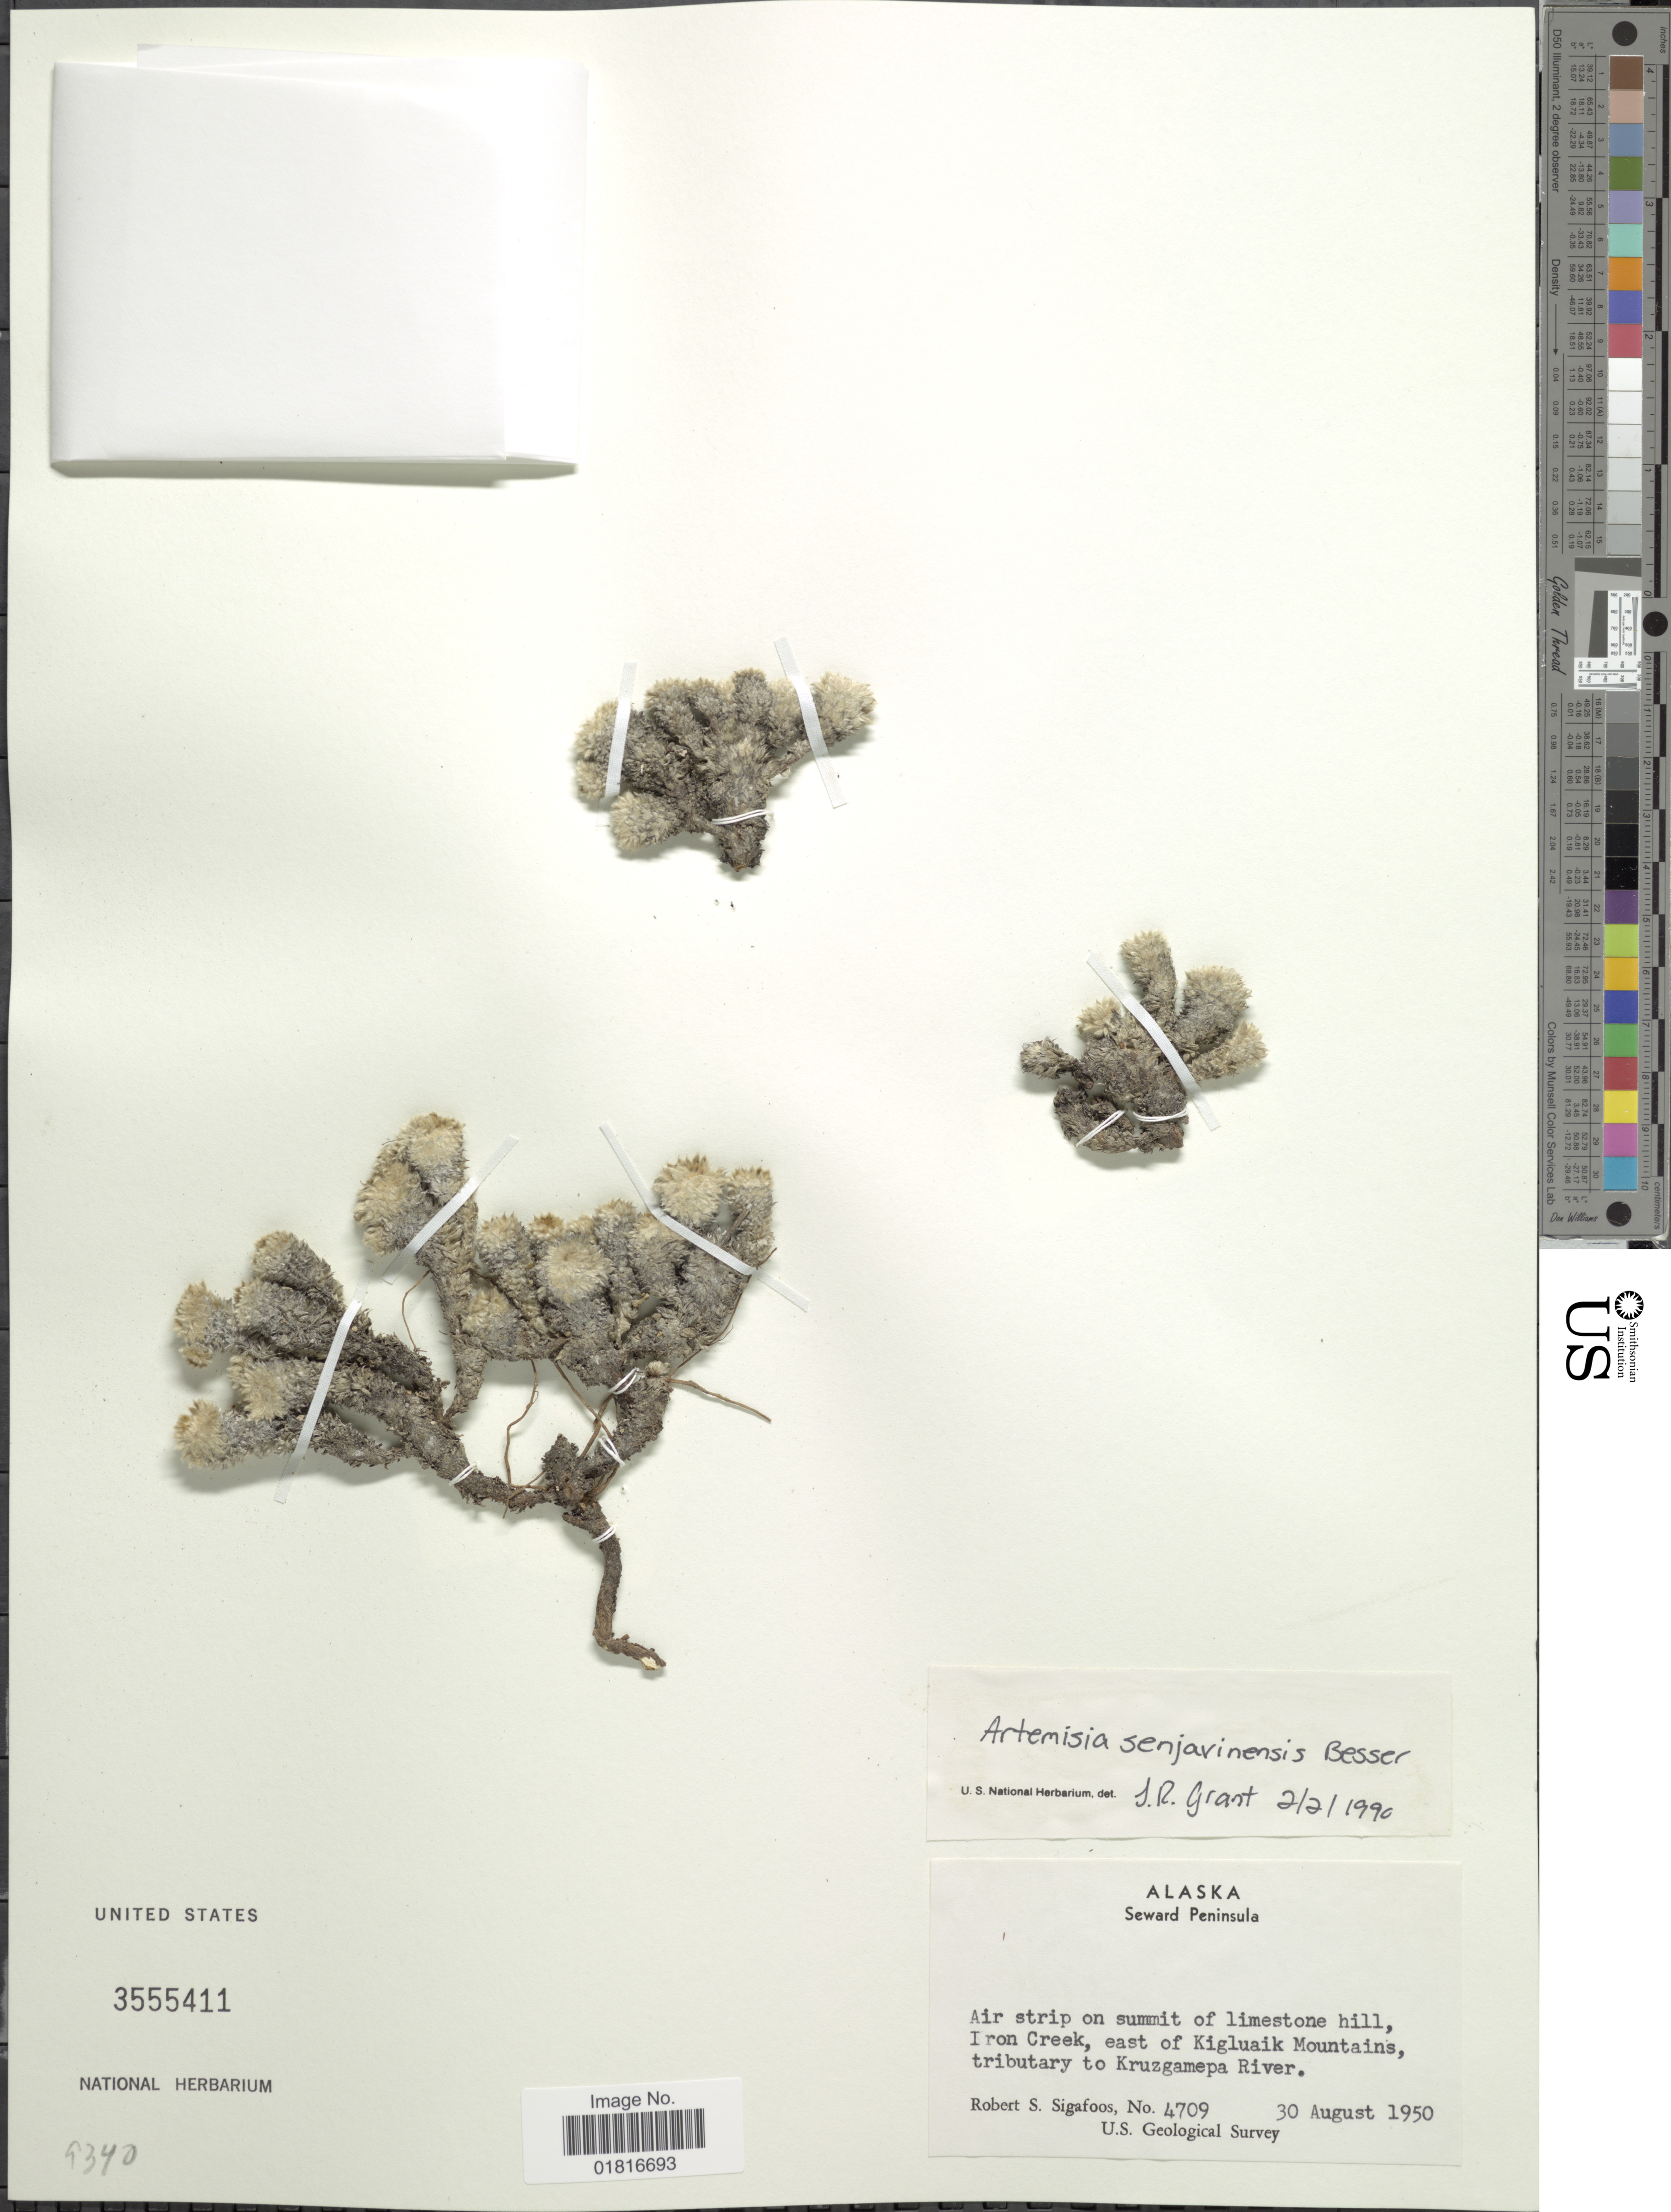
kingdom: Plantae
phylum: Tracheophyta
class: Magnoliopsida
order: Asterales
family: Asteraceae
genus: Artemisia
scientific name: Artemisia senjavinensis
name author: Besser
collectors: R. Sigafoos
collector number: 4709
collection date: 1950-08-30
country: United States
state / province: Alaska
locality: Seward Peninsula, Air strip on summit of limestone hill, Iron Creek, east of Kigluaik Mountains, tributary to Kruzgamepa River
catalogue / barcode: US 3555411